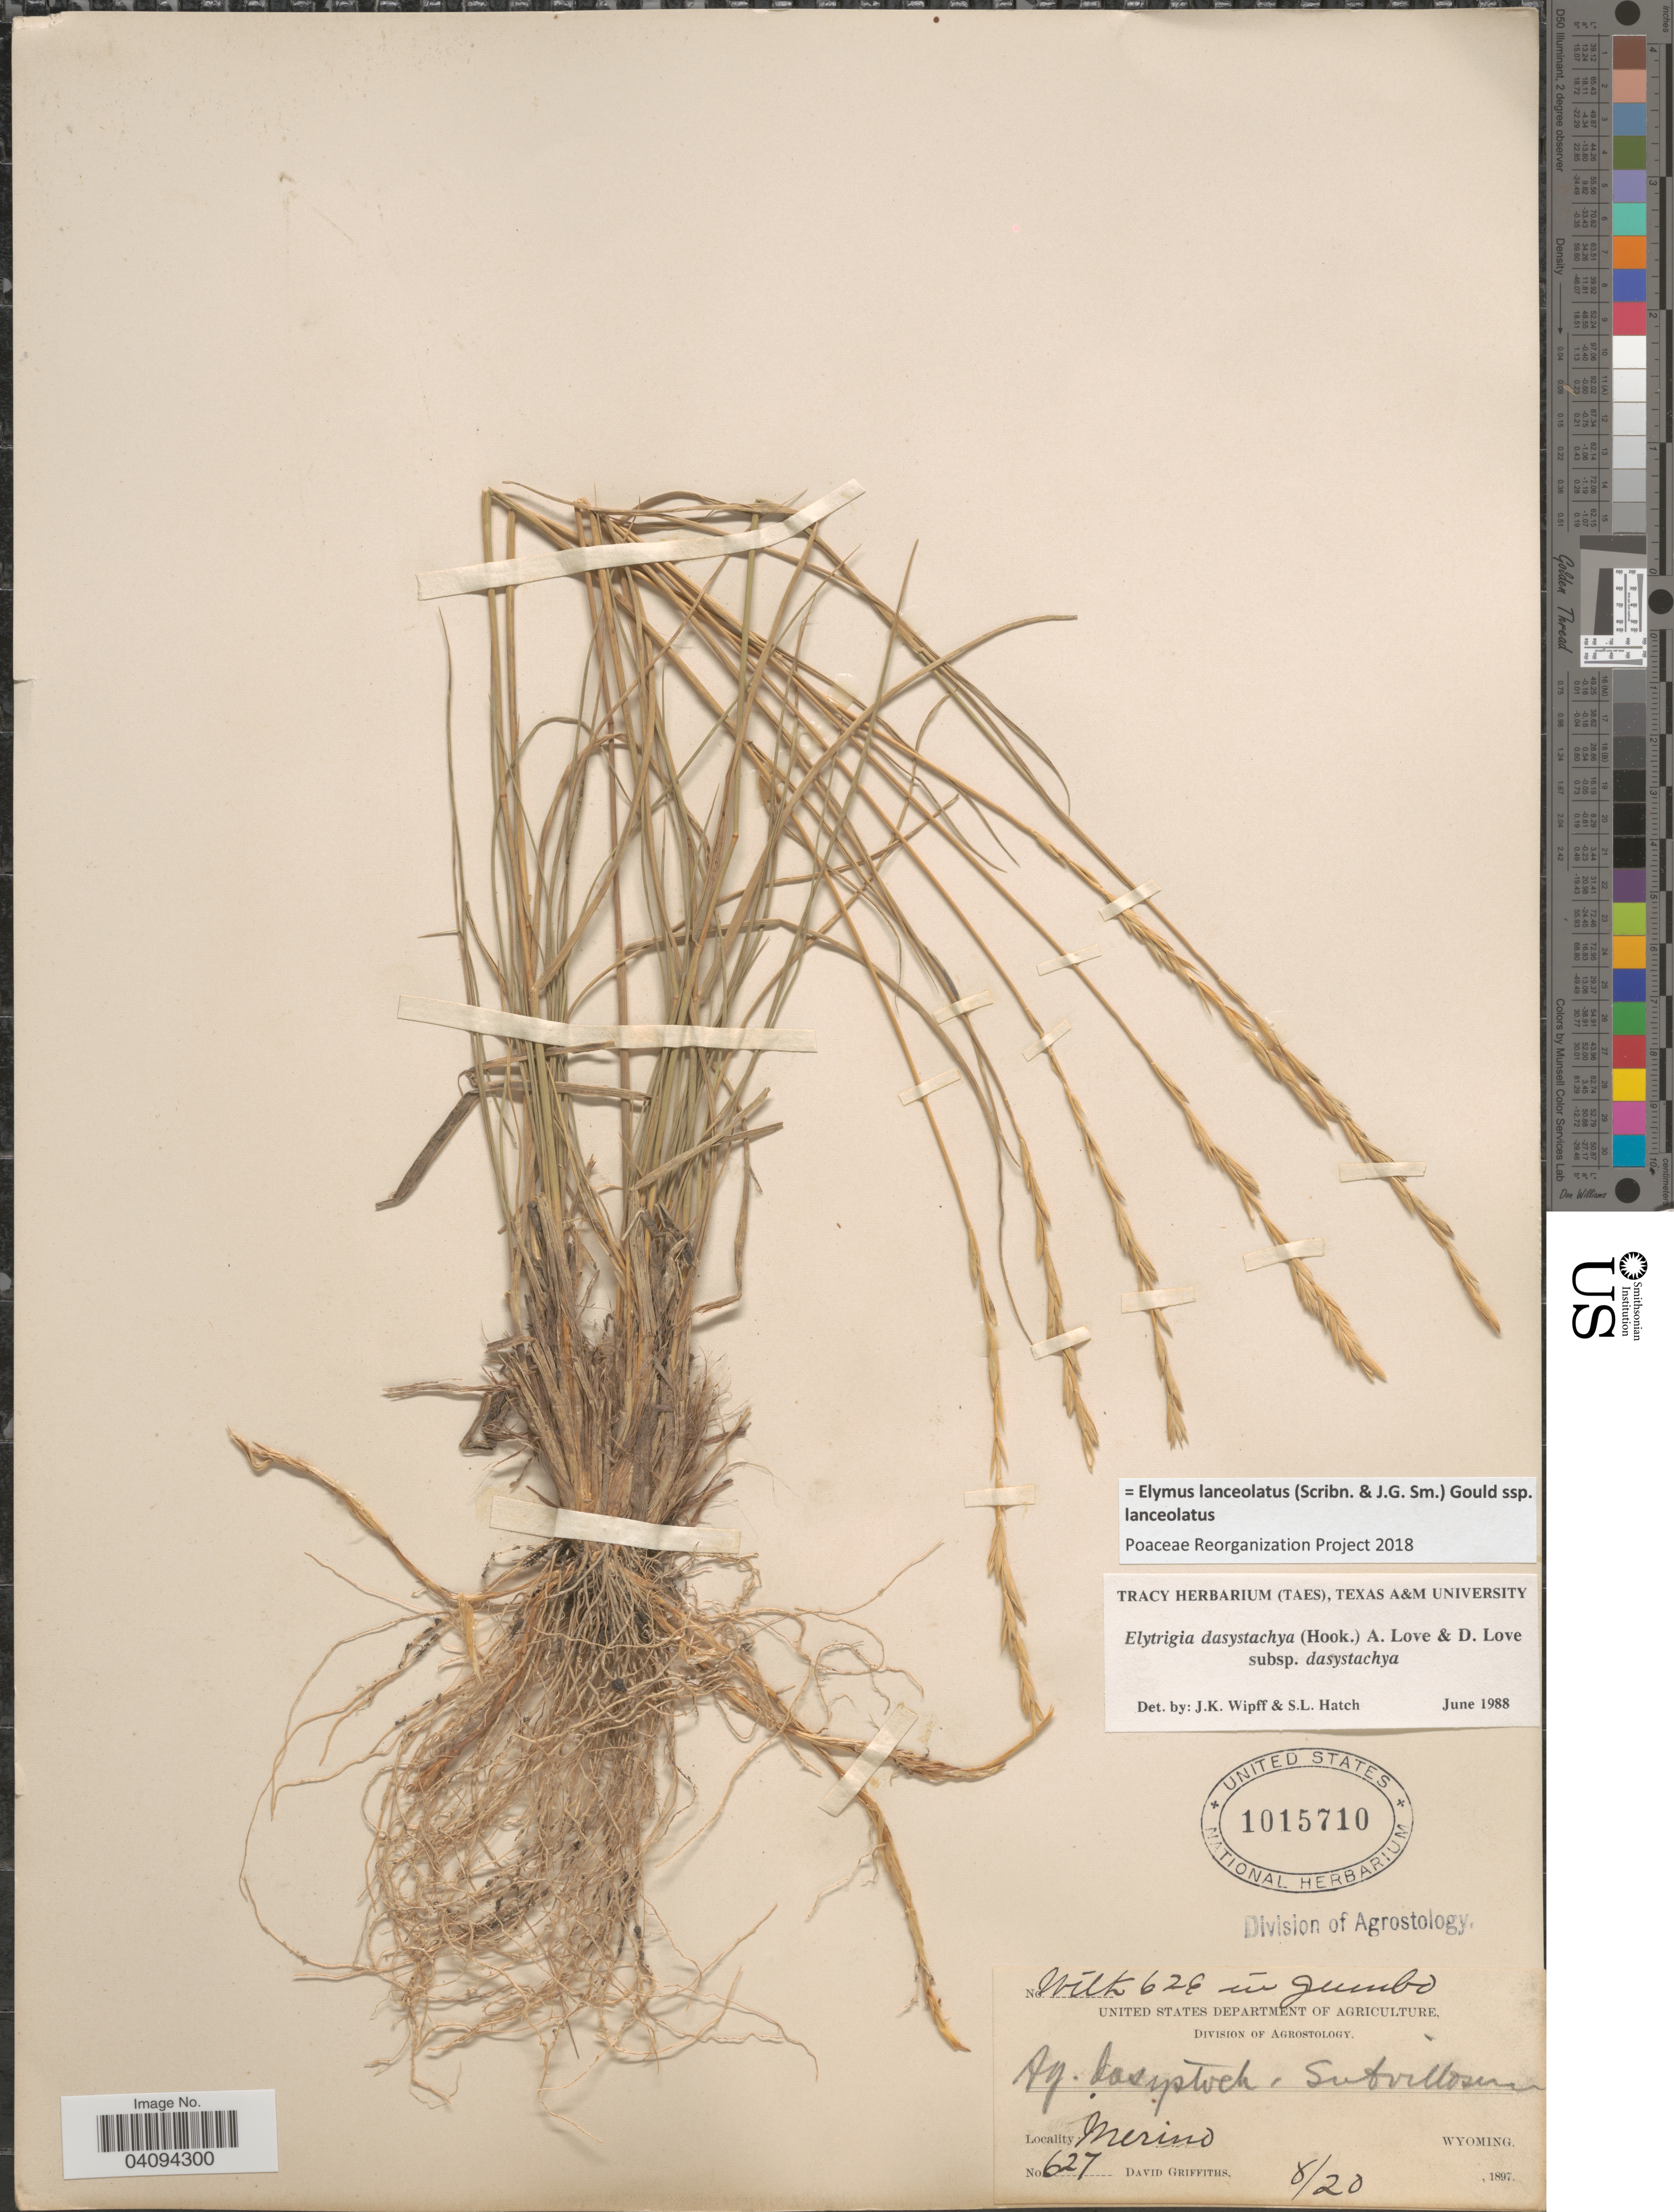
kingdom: Plantae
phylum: Tracheophyta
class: Liliopsida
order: Poales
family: Poaceae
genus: Elymus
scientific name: Elymus lanceolatus subsp. lanceolatus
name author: (Scribn. & J.G. Sm.) Gould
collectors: D. Griffiths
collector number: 627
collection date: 1897-08-20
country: United States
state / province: Wyoming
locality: Merino.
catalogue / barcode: US 1015710